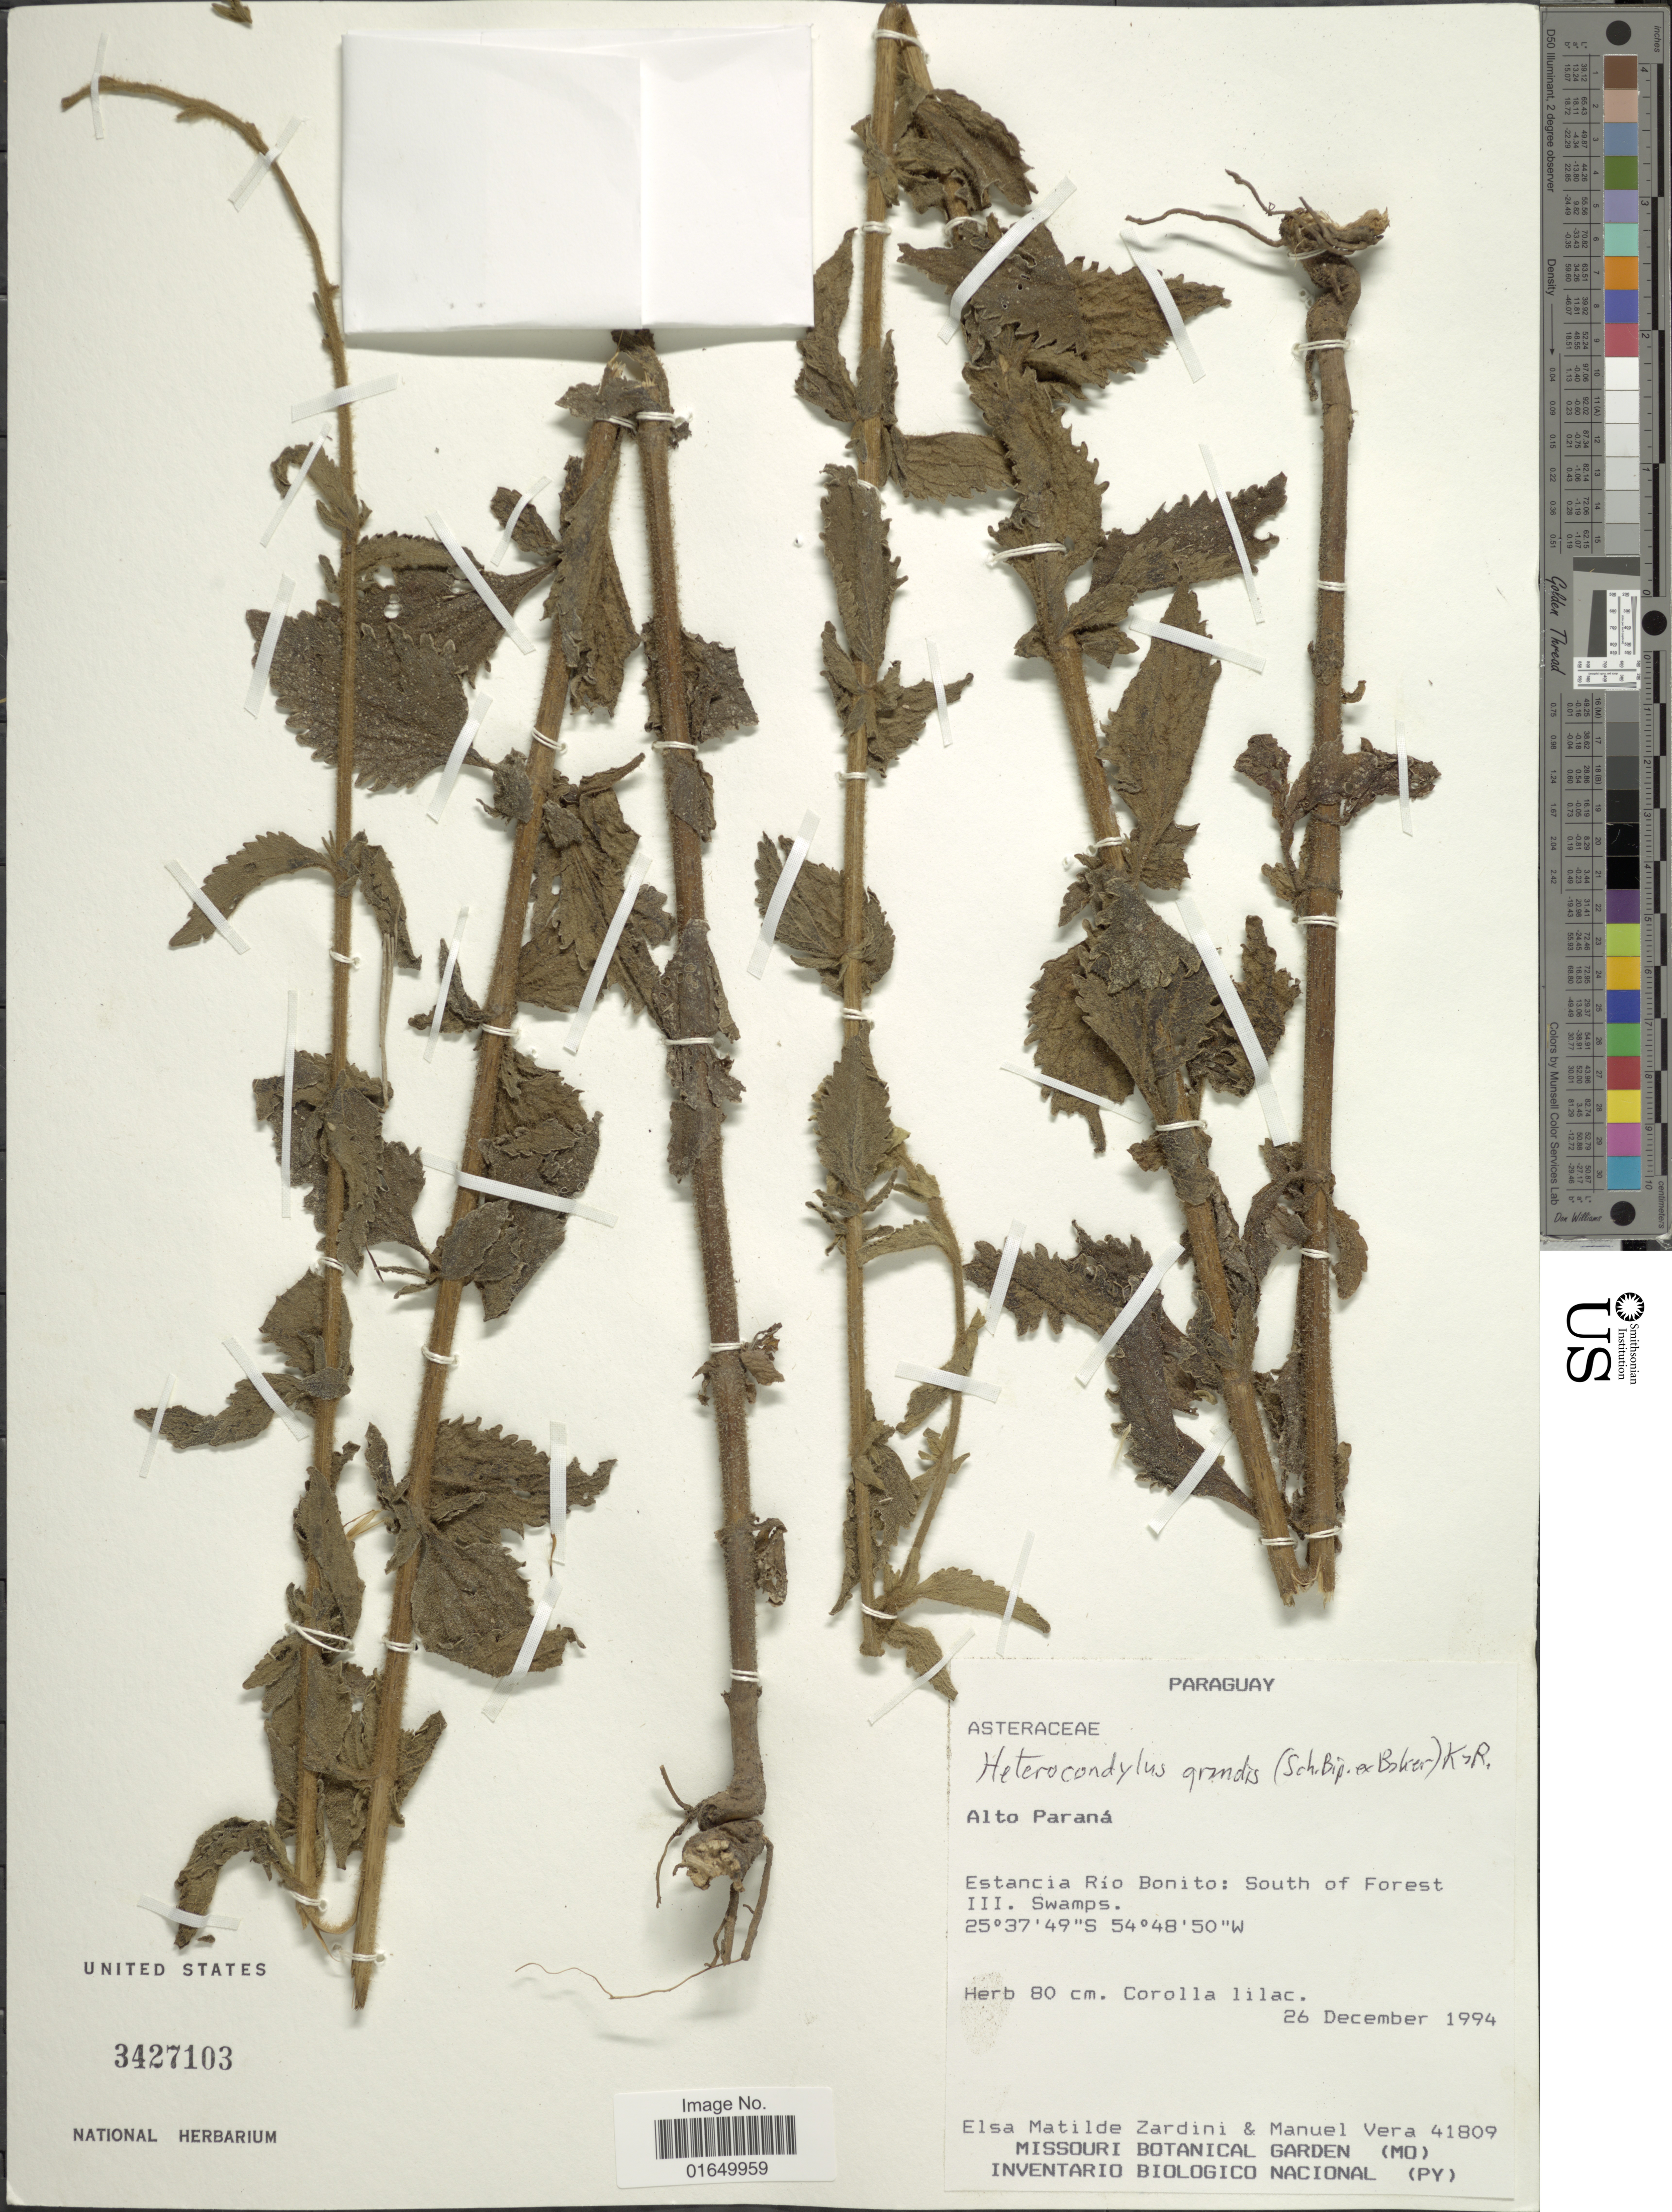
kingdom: Plantae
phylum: Tracheophyta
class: Magnoliopsida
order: Asterales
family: Asteraceae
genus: Heterocondylus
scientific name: Heterocondylus grandis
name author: (Sch. Bip. ex Baker) R.M. King & H. Rob.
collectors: E. M. Zardini & M. Vera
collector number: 41809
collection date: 1994-12-26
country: Paraguay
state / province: Alto Parana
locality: Estancia Río Bonito: South of Forest III. Swamps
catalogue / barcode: US 3427103